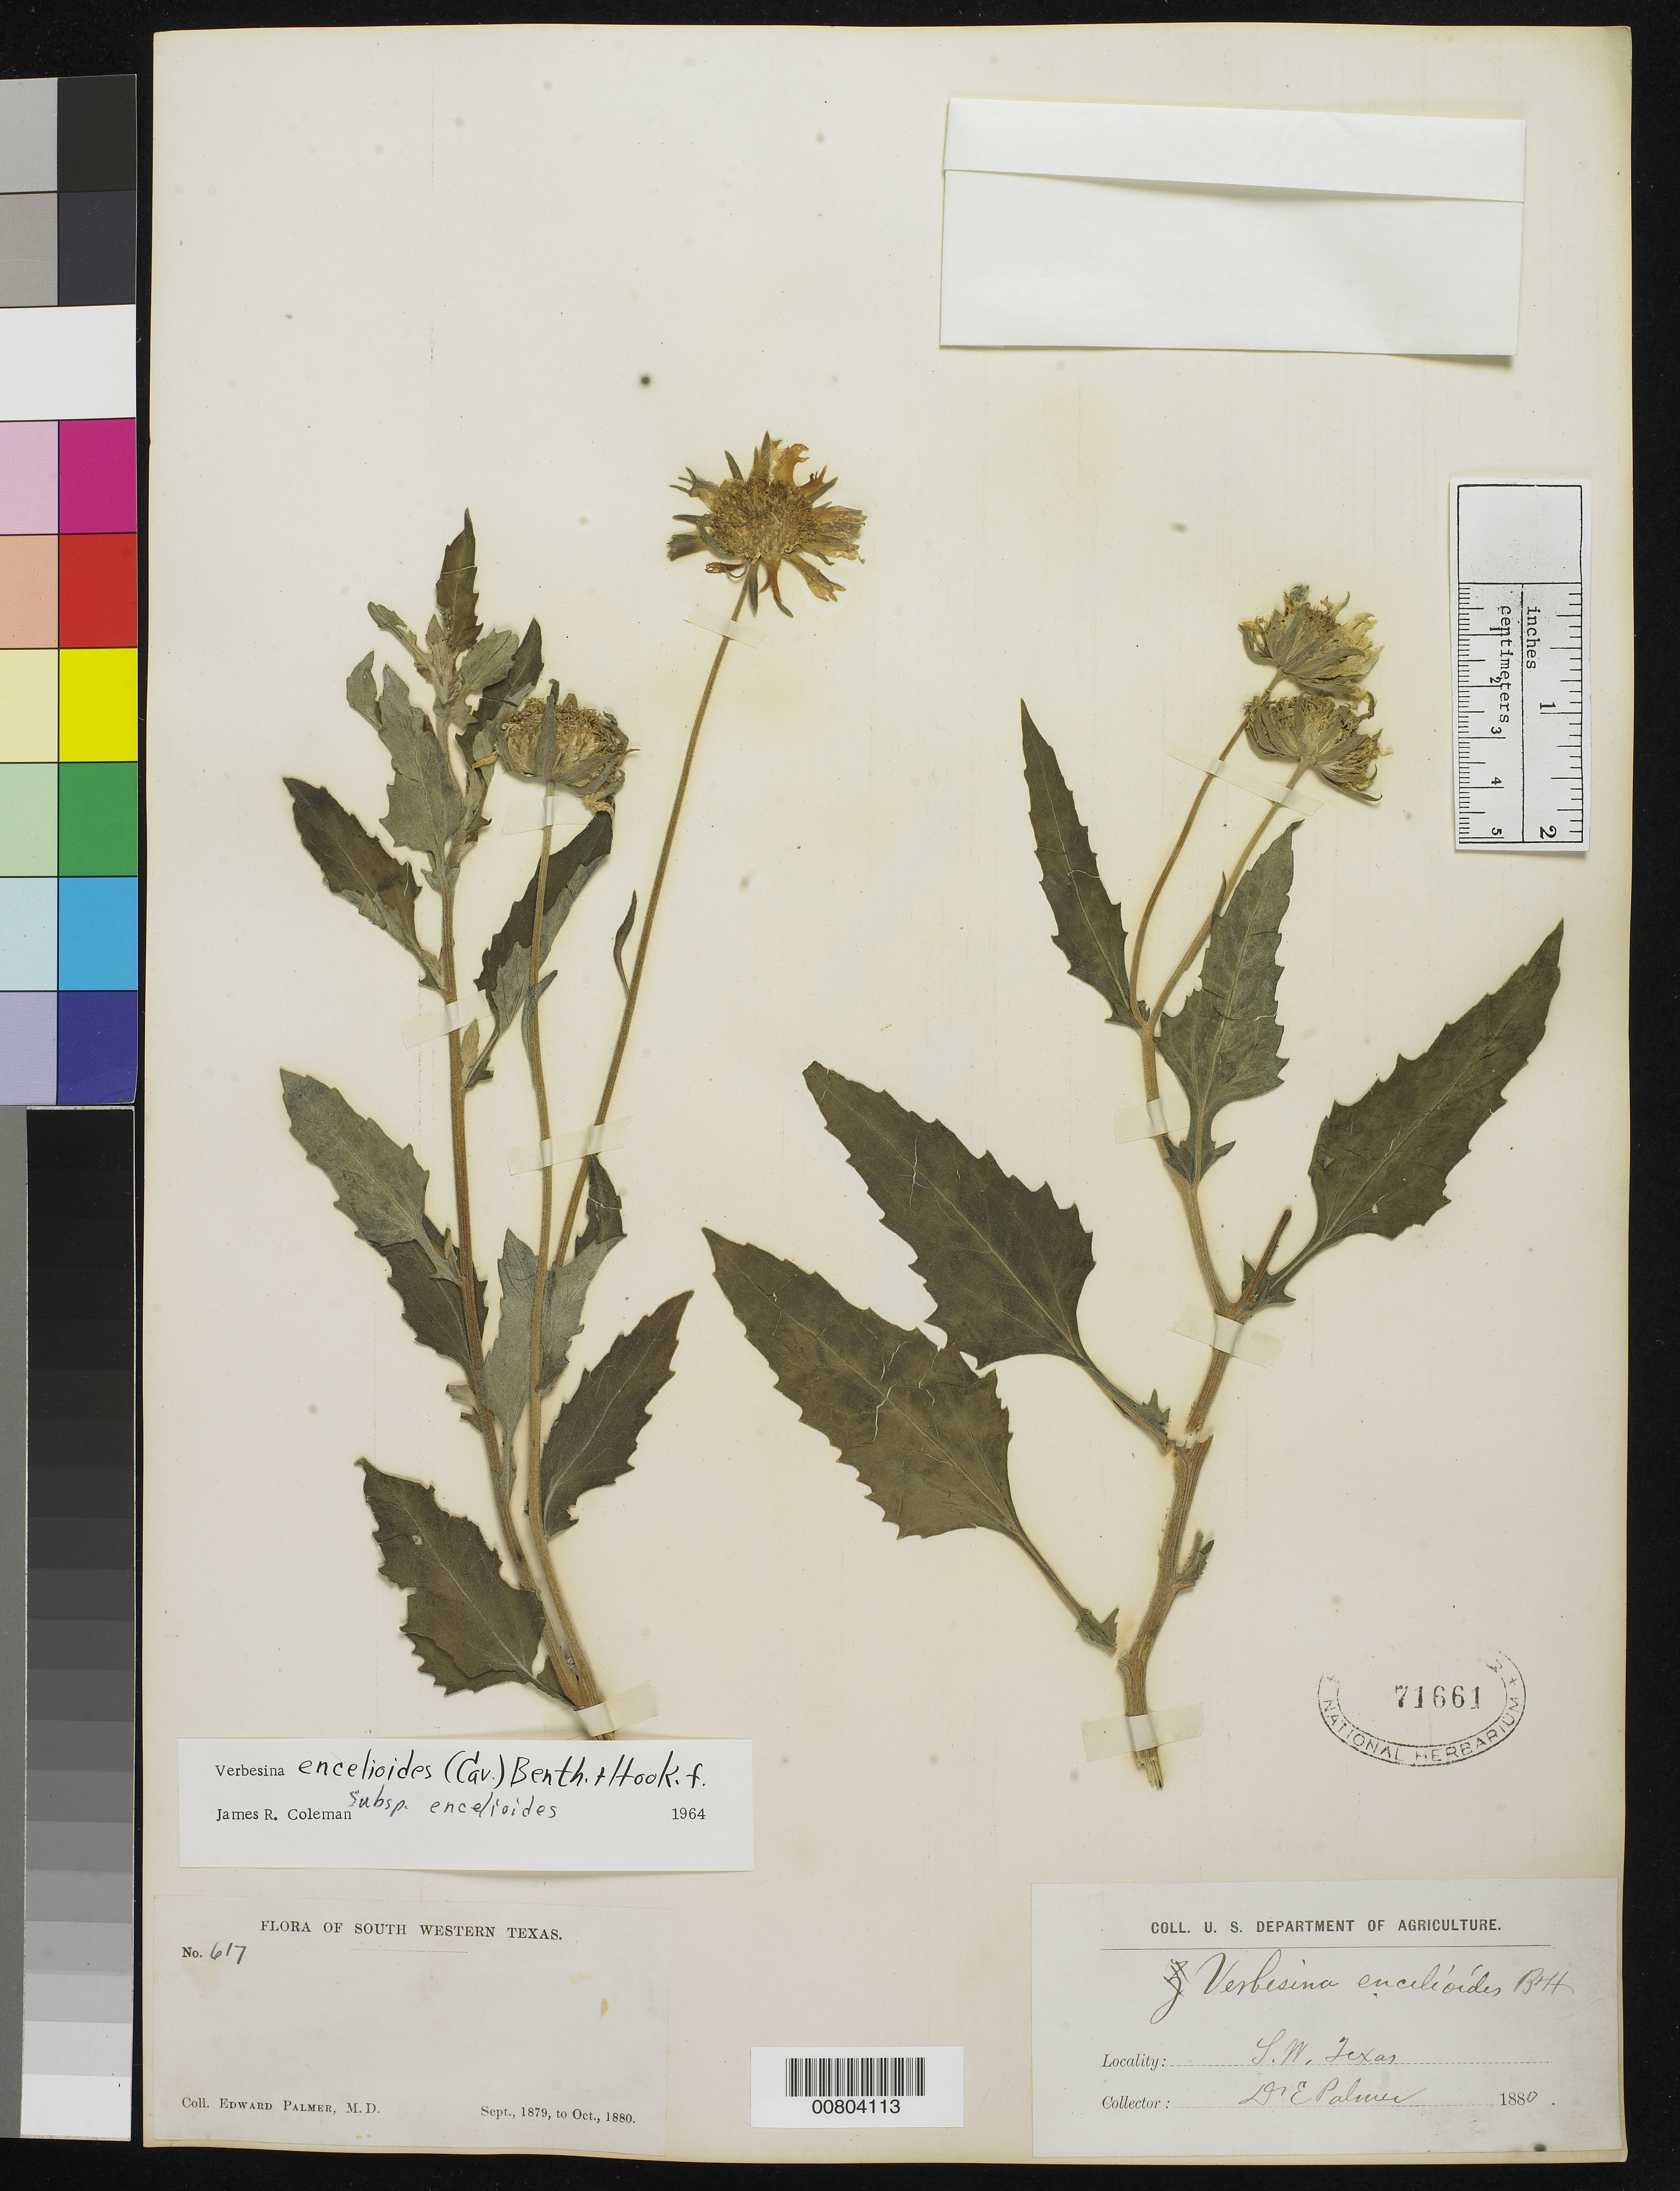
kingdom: Plantae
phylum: Tracheophyta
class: Magnoliopsida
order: Asterales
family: Asteraceae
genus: Verbesina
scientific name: Verbesina encelioides subsp. encelioides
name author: (Cav.) Benth. & Hook.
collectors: E. Palmer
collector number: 617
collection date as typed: Jan 1880 to -- Oct 1880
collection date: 1880-01/1880-10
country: United States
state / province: Texas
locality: South Western Texas.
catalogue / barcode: US 71661